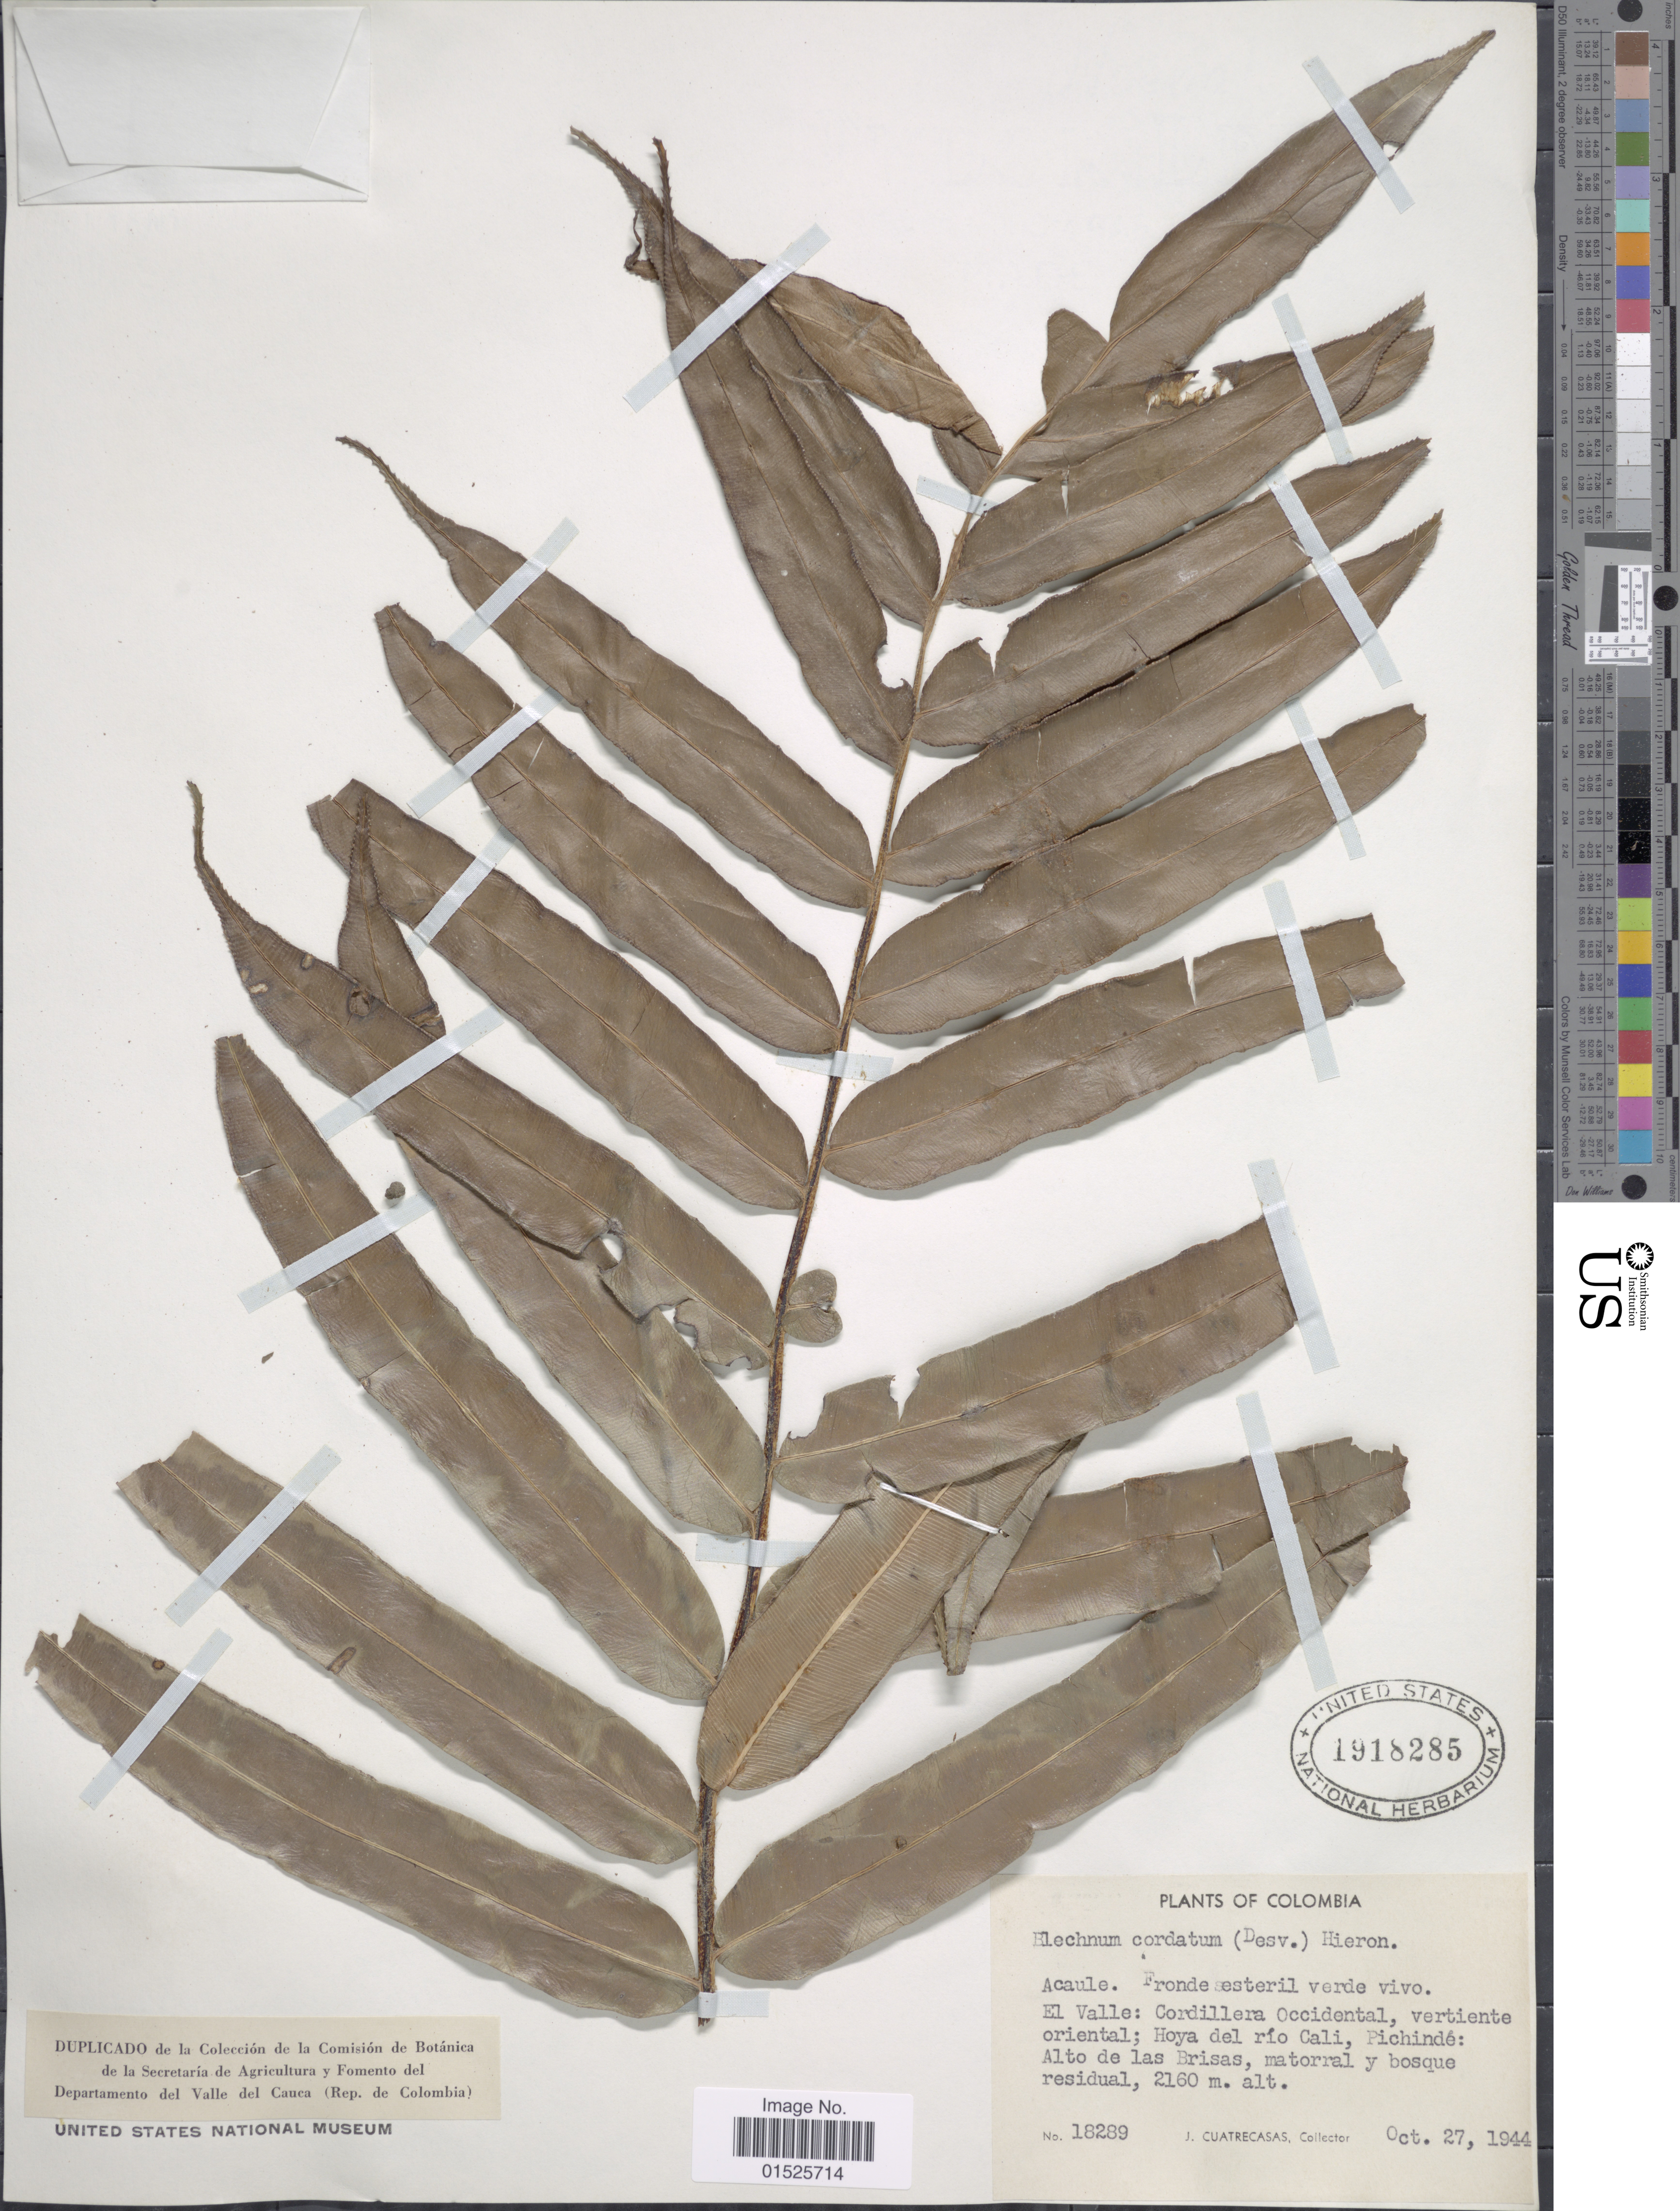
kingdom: Plantae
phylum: Tracheophyta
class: Polypodiopsida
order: Polypodiales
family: Blechnaceae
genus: Blechnum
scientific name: Blechnum cordatum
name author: (Desv.) Hieron.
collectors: J. Cuatrecasas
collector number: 18289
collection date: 1944-10-27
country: Colombia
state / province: Valle del Cauca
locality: El Valle: Cordillera Occidental, vertiente oriental; Hoya del río Cali, Pichindé: Alto de las Brisas, matorral y bosque residual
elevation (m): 2160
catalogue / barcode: US 1918285